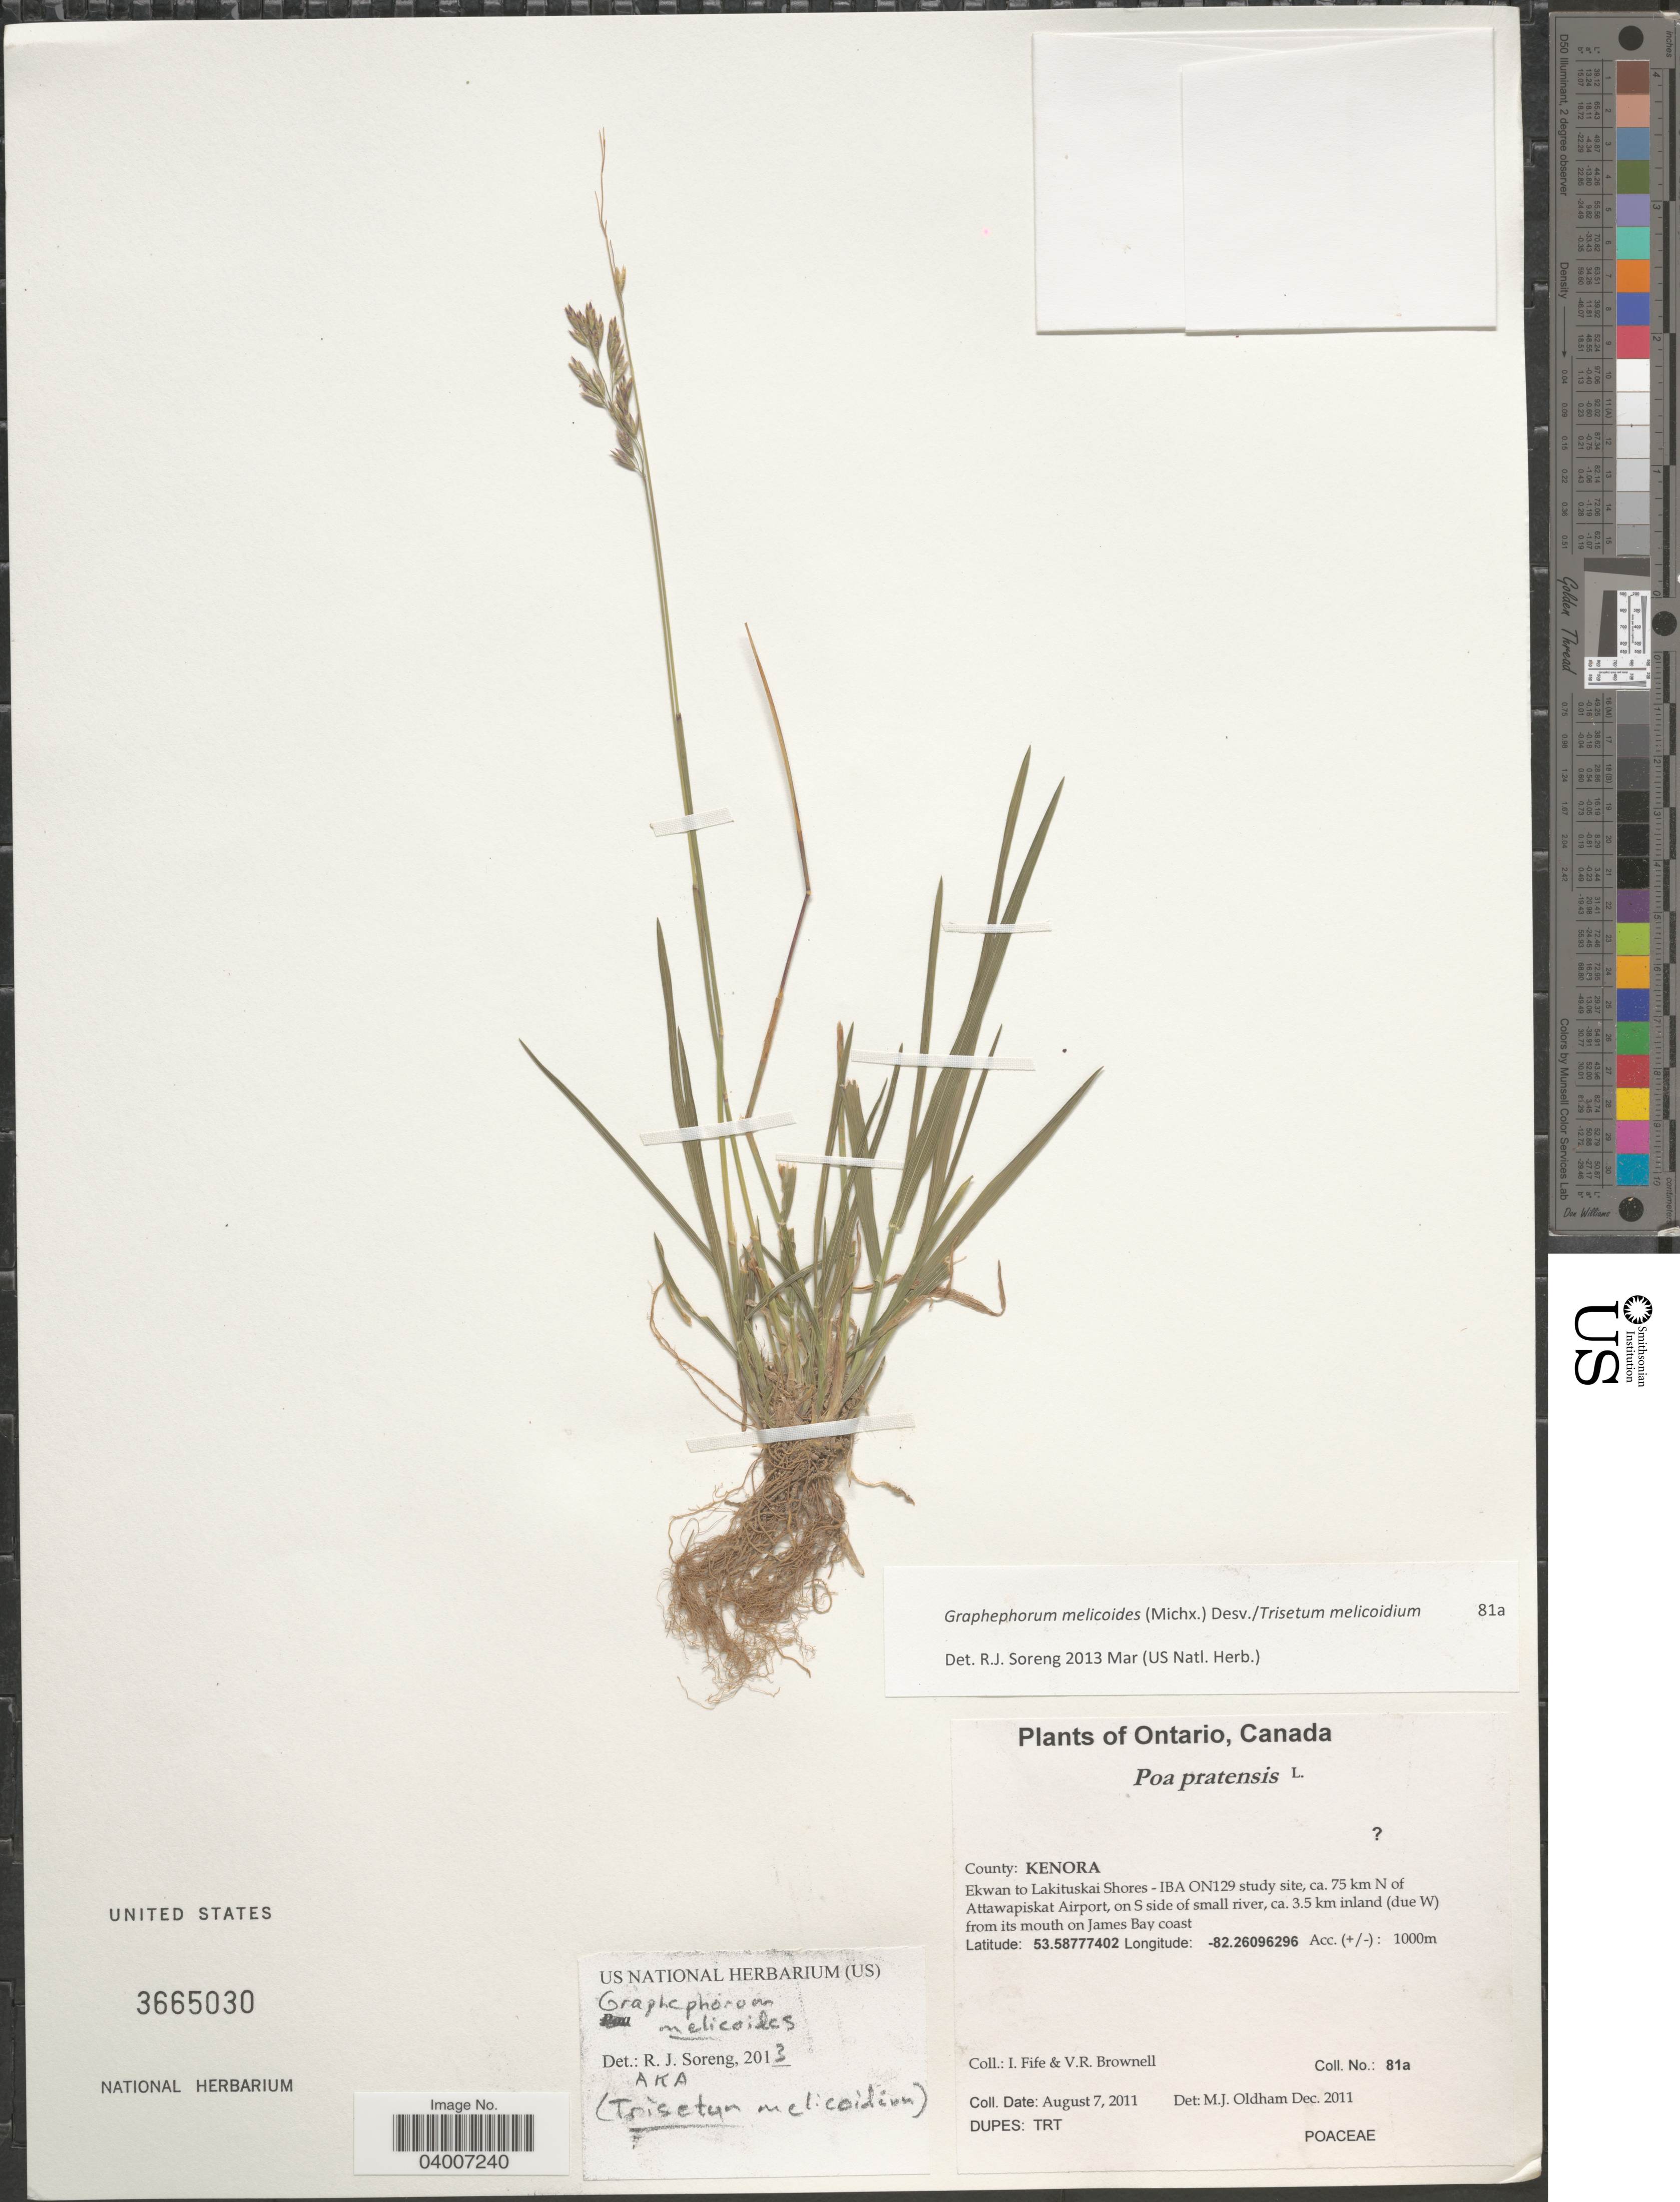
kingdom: Plantae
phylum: Tracheophyta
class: Liliopsida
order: Poales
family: Poaceae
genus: Graphephorum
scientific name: Graphephorum melicoides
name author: (F. Michx.) Desv.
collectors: I. Fife & V. Brownell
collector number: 81a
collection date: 2011-08-07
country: Canada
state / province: Ontario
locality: County: Kenora. Ekwan to Lakituskai Shores - IBA ON129 study site, ca. 75 km N of Attawapiskat Airport, on S side of small river, ca. 3.5 km inland (due W) from its mouth on James Bay coast.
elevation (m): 1000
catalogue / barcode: US 3665030